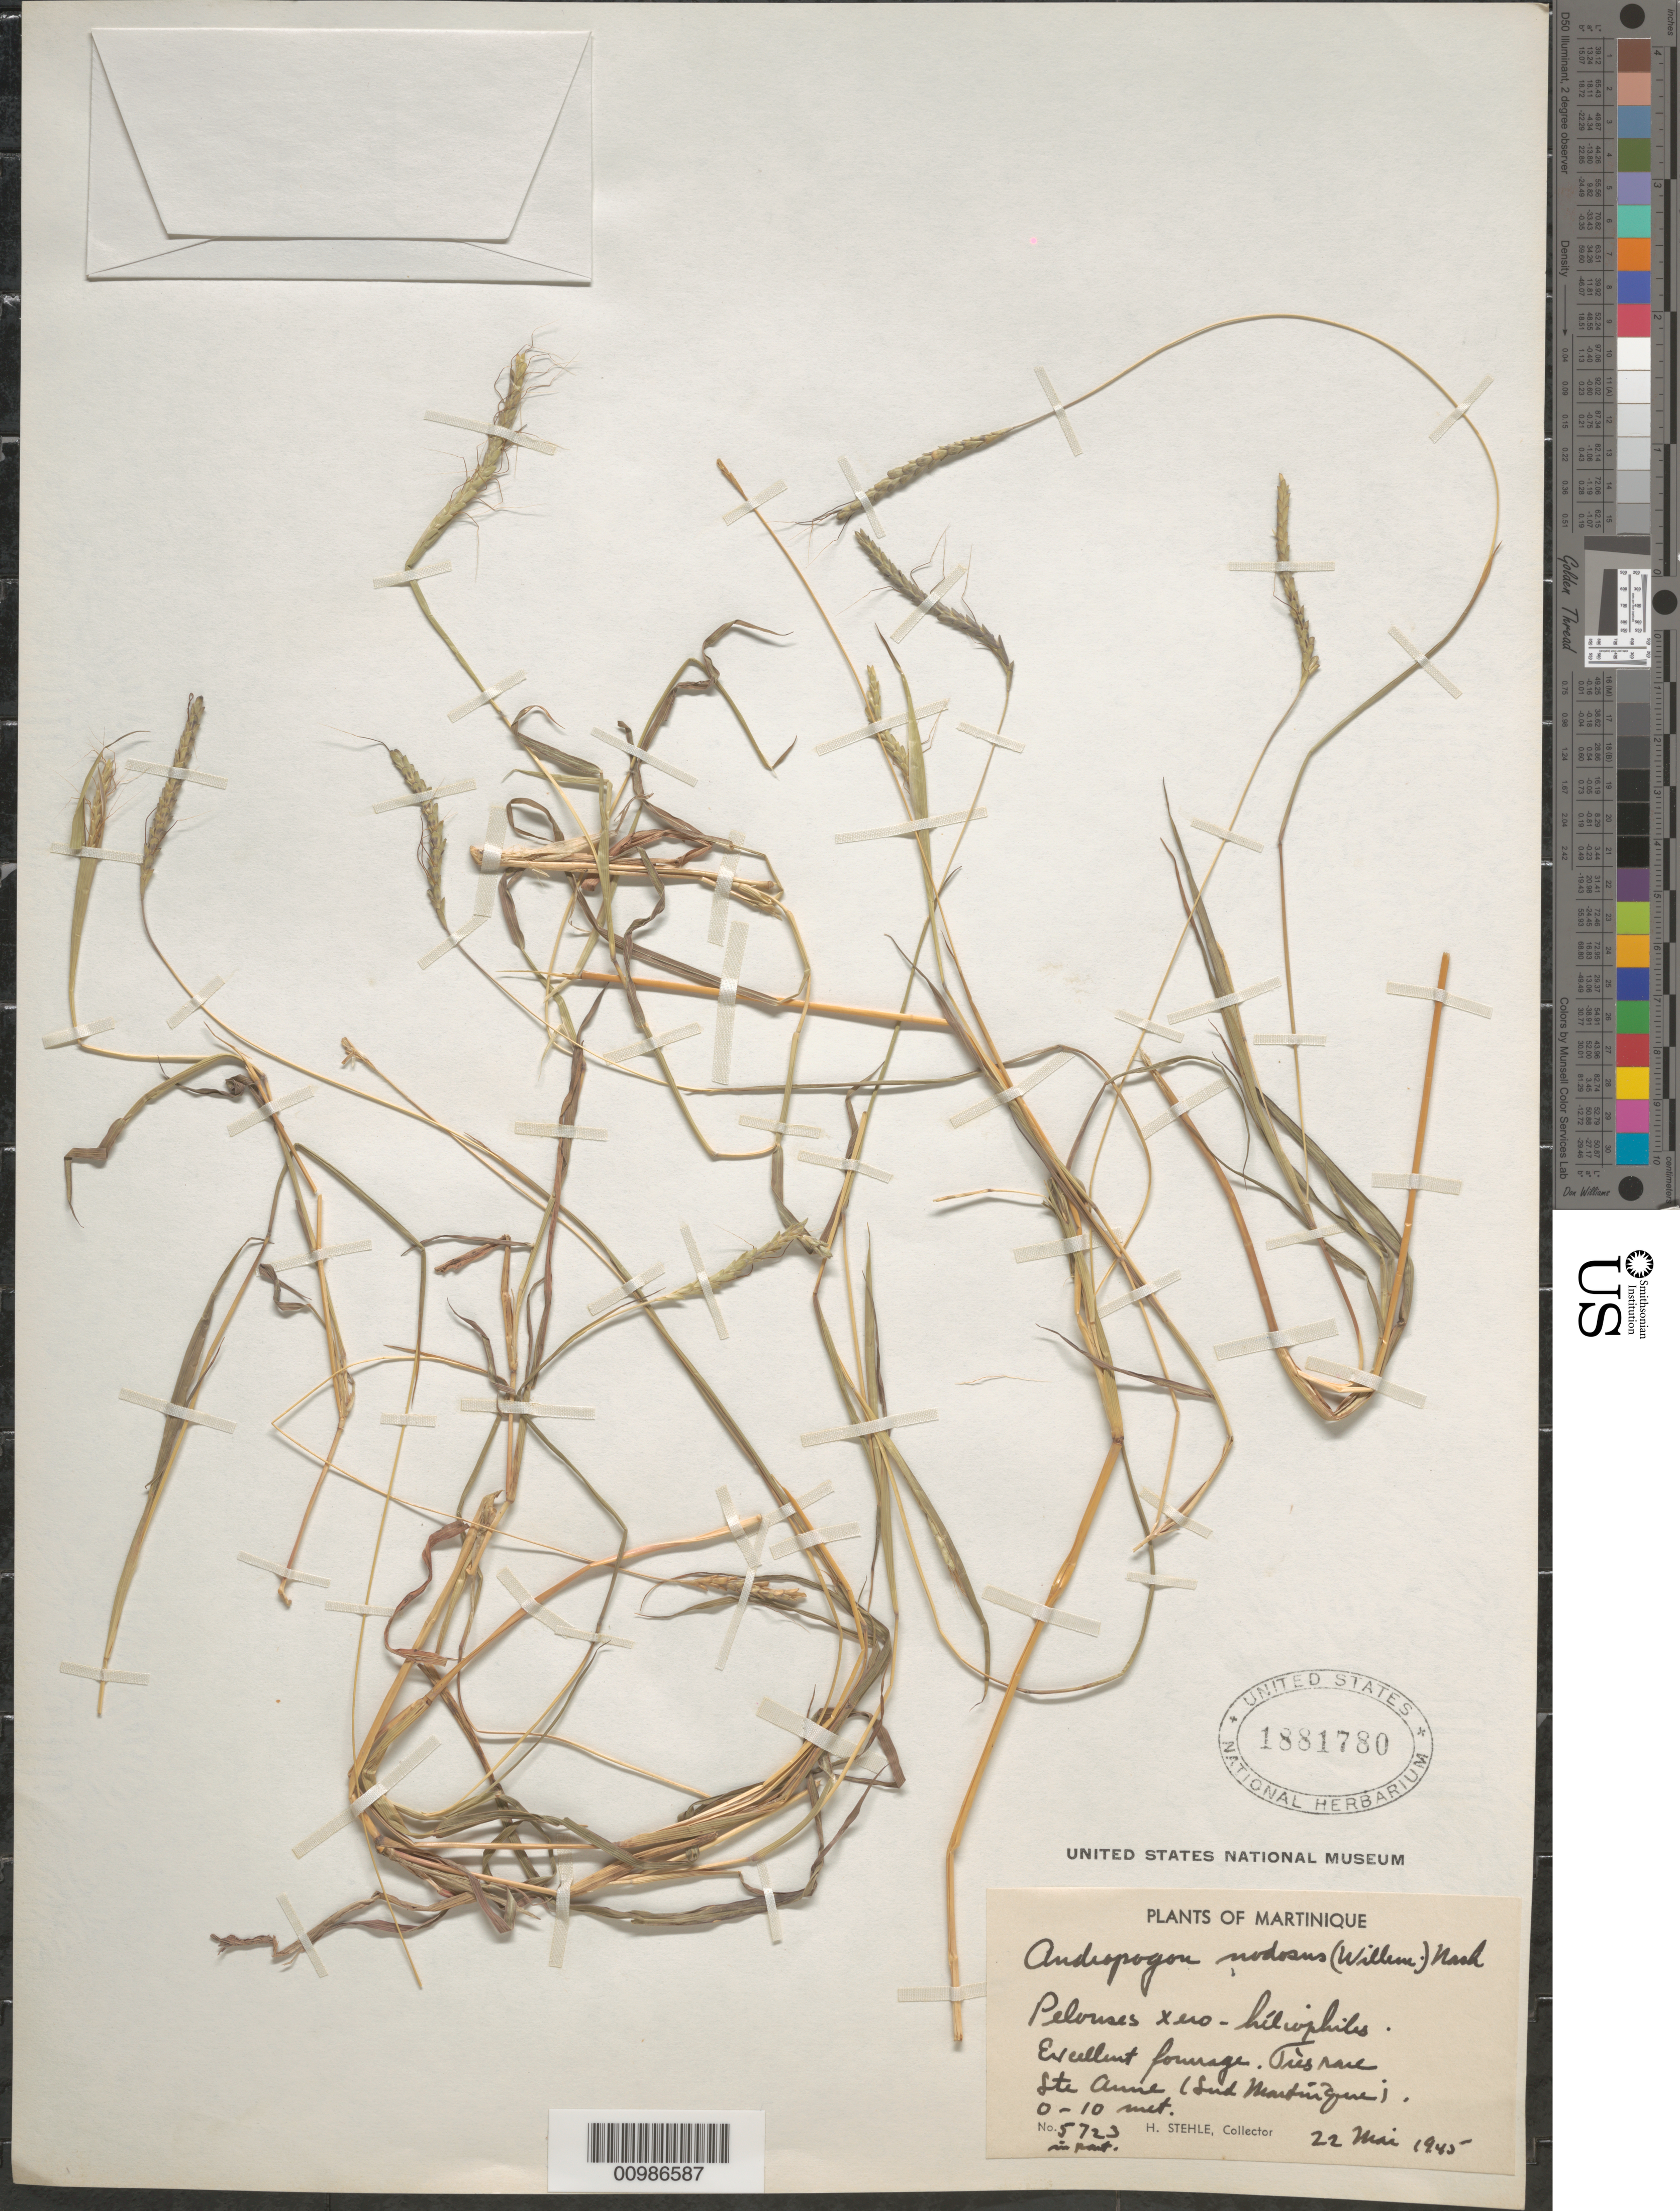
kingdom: Plantae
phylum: Tracheophyta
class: Liliopsida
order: Poales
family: Poaceae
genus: Andropogon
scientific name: Andropogon aristatus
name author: Poir.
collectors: H. Stehlé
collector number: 5723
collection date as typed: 22 May 1945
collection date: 1945-05-22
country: Martinique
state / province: Le Marin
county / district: Sainte-Anne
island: Martinique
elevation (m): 0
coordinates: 0 N, 0 E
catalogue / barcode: US 1881780